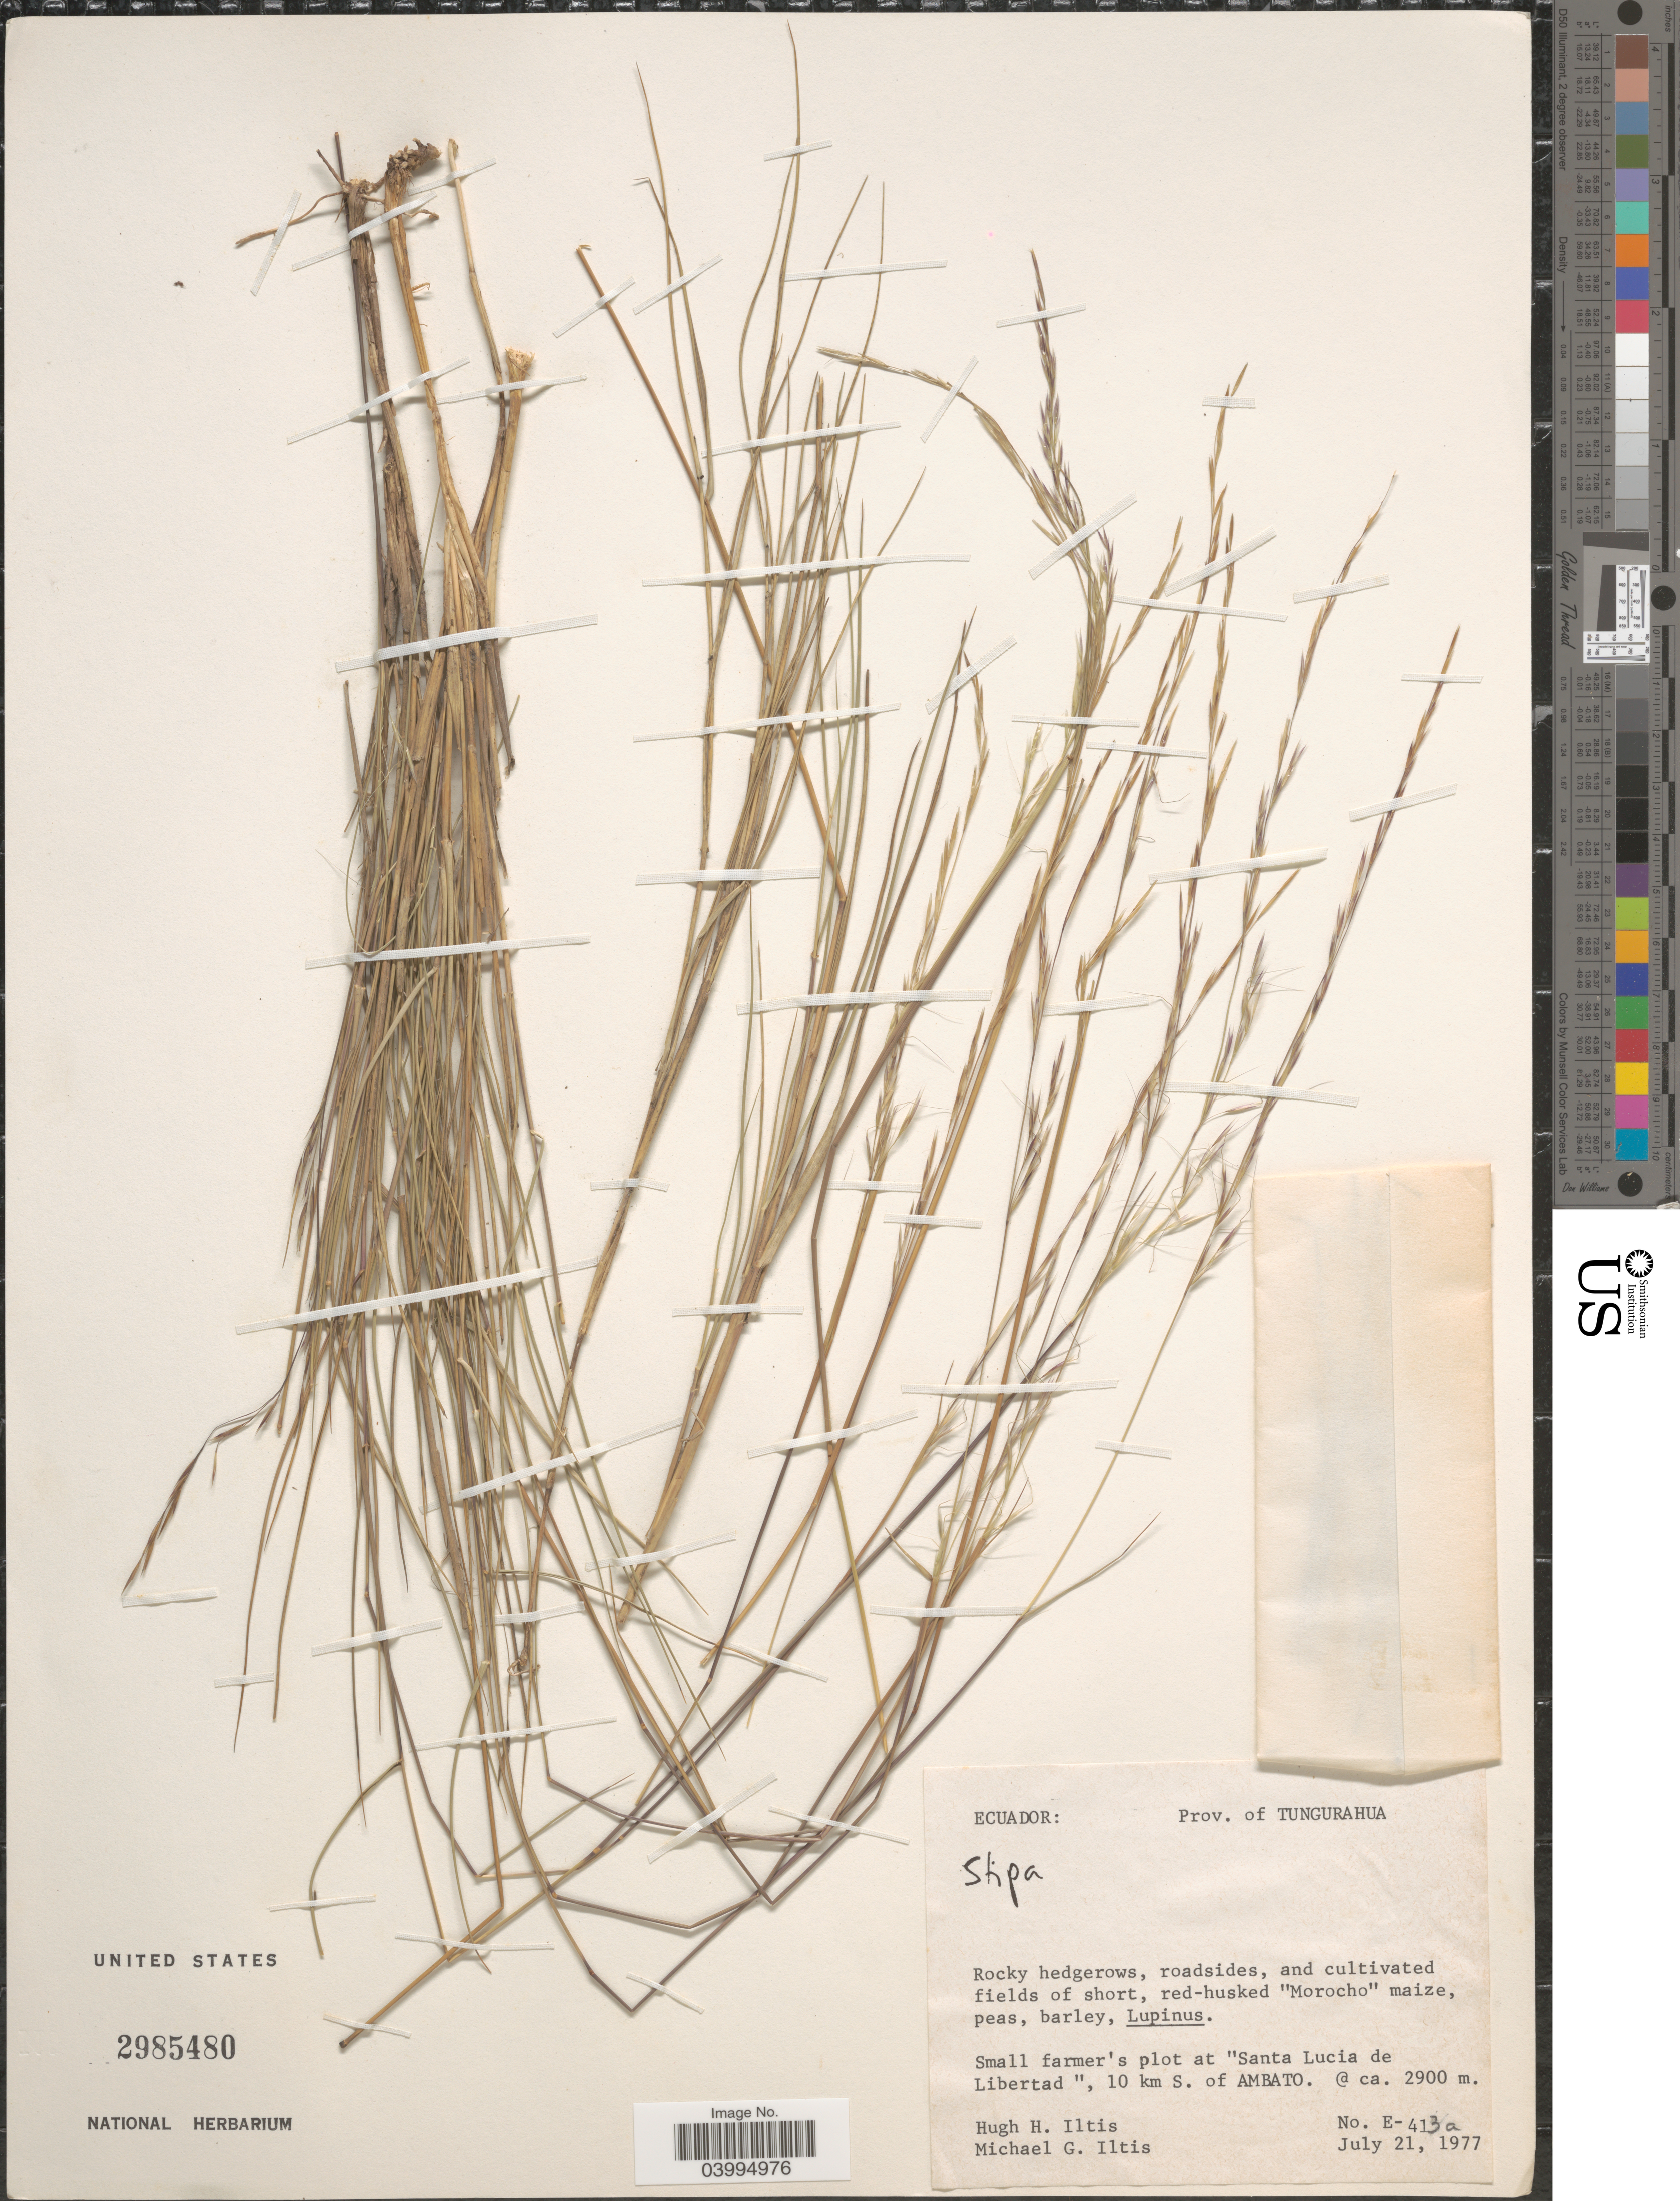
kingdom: Plantae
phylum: Tracheophyta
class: Liliopsida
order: Poales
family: Poaceae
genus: Stipa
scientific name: Stipa sp.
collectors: H. Iltis & M. G. Iltis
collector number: E-413a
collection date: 1977-07-21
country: Ecuador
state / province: Tungurahua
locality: Small farmer's plot at "Santa Lucia de Libertad", 10 km S. of Ambato.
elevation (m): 2900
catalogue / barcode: US 2985480